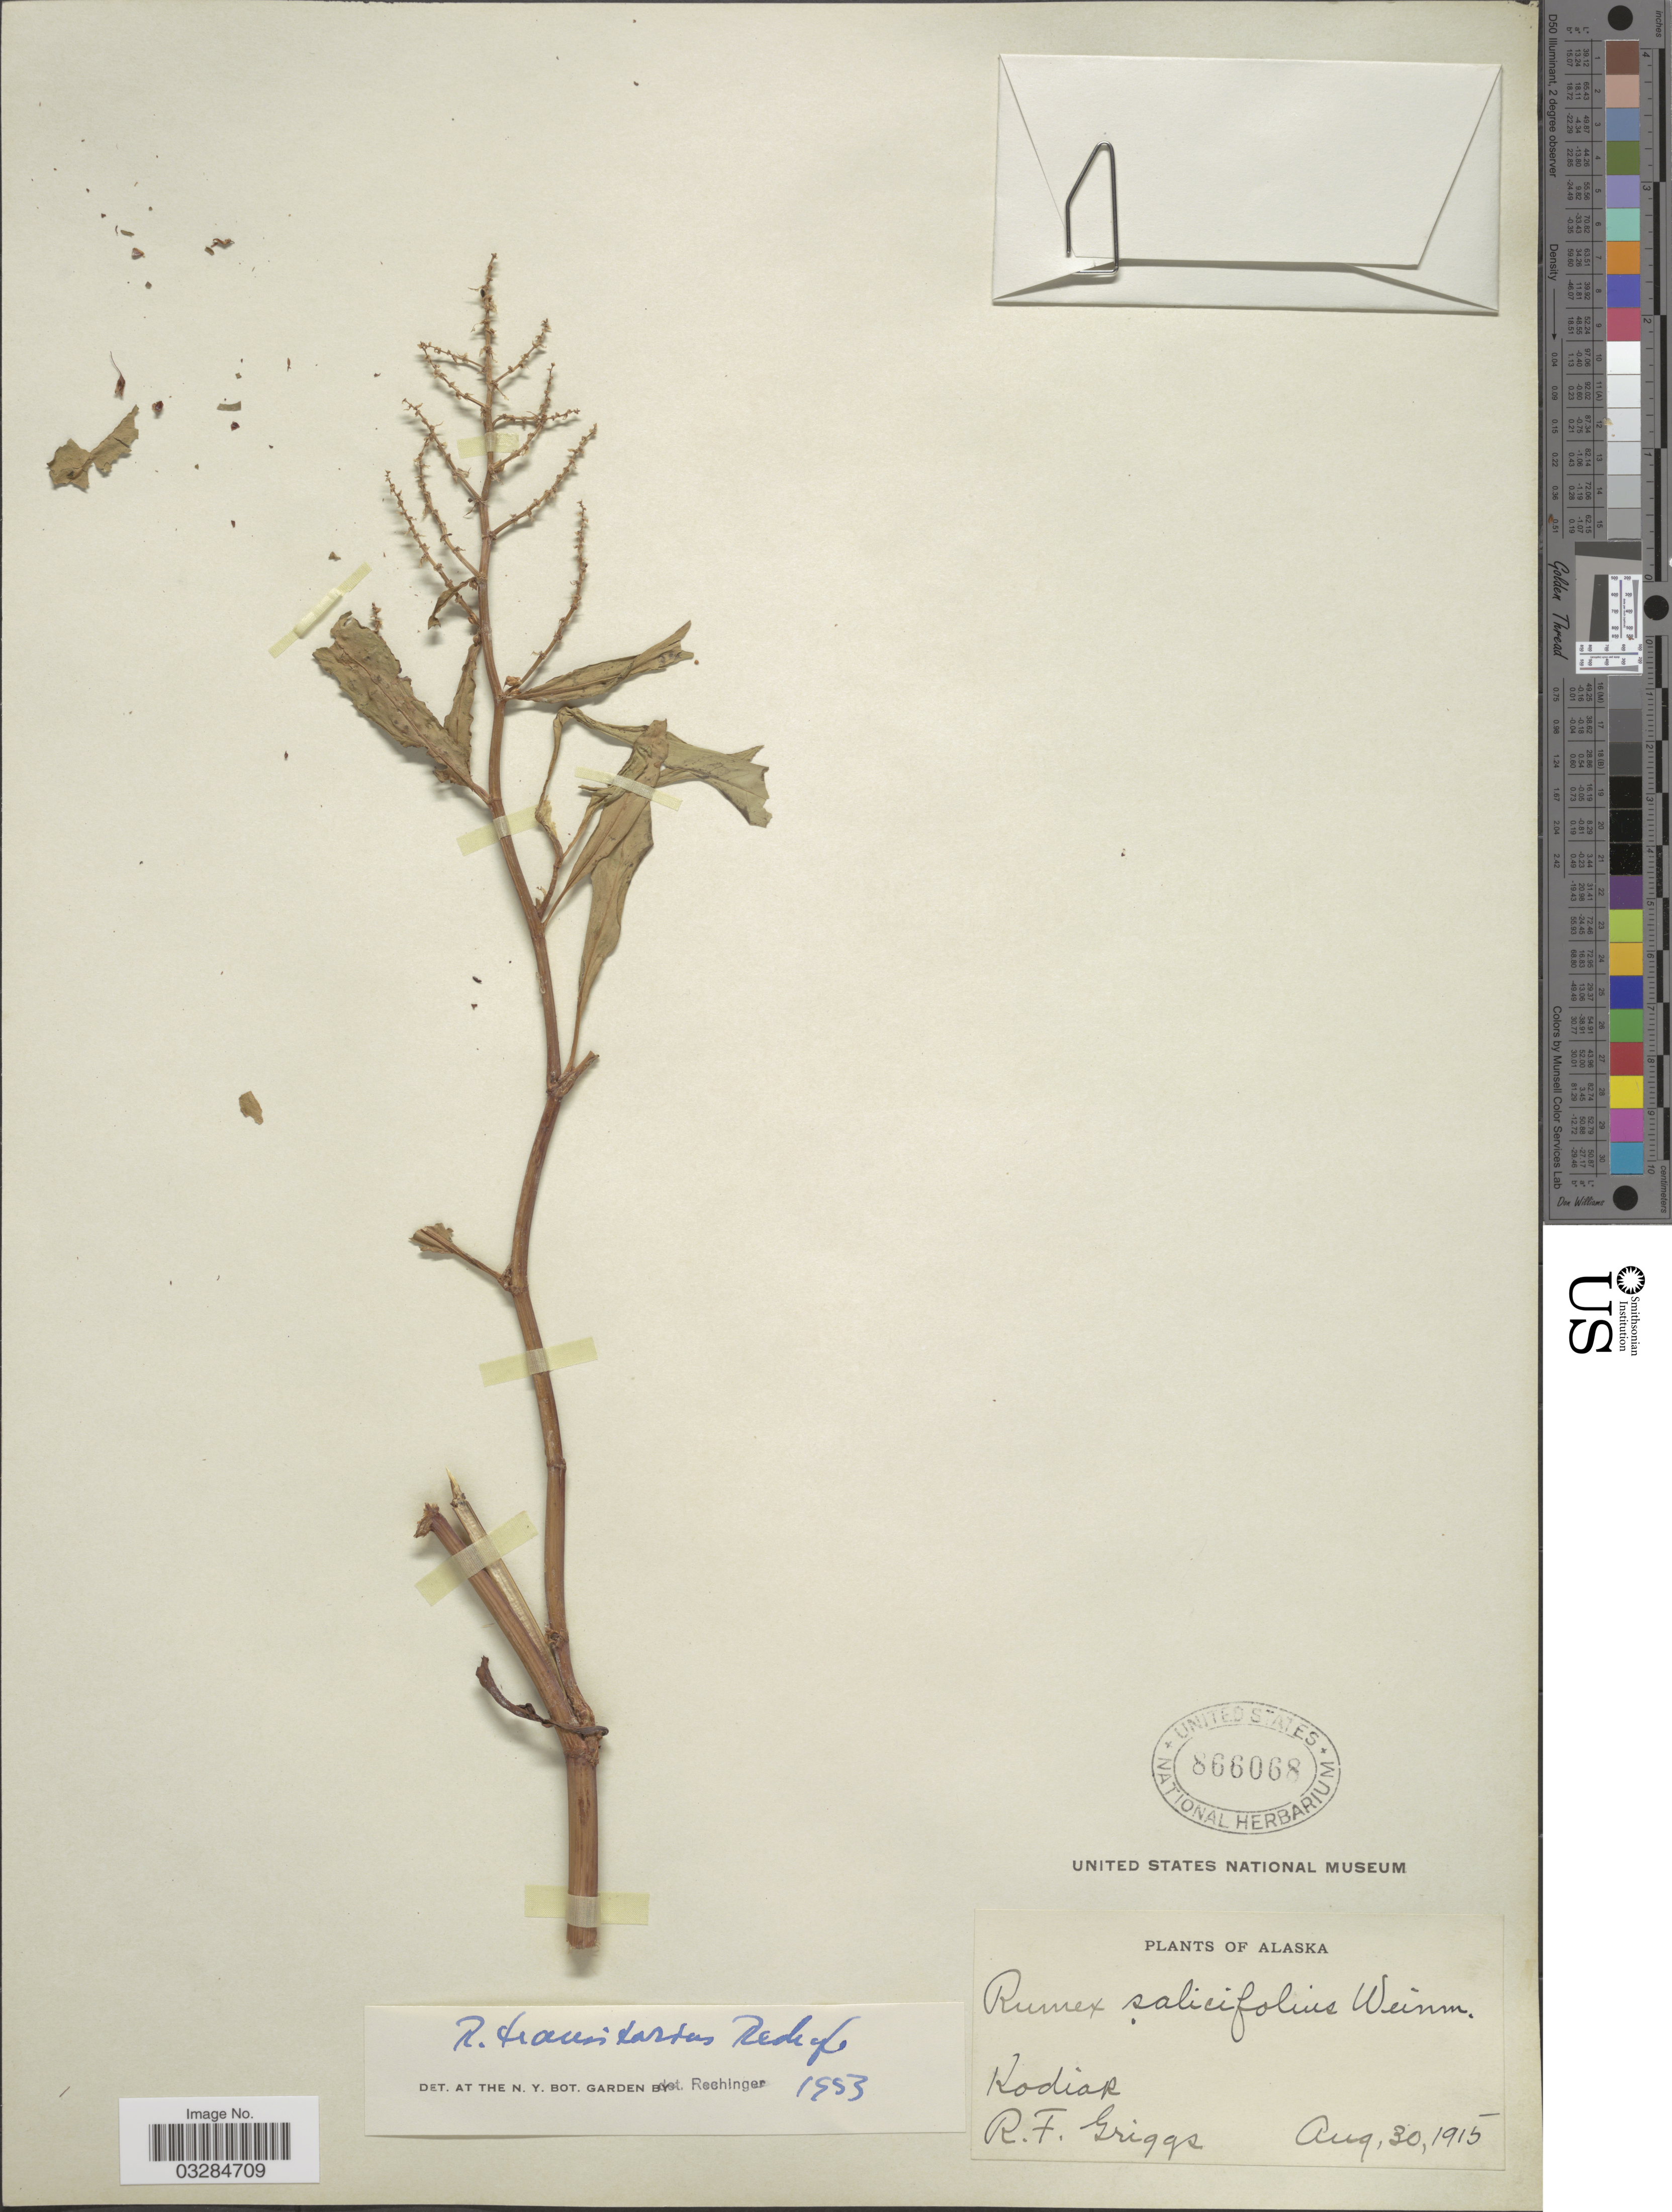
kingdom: Plantae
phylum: Tracheophyta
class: Magnoliopsida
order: Caryophyllales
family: Polygonaceae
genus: Rumex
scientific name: Rumex transitorius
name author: Rech. f.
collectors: R. F. Griggs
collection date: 1915-08-30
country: United States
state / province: Alaska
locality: Kodiak.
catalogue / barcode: US 866068